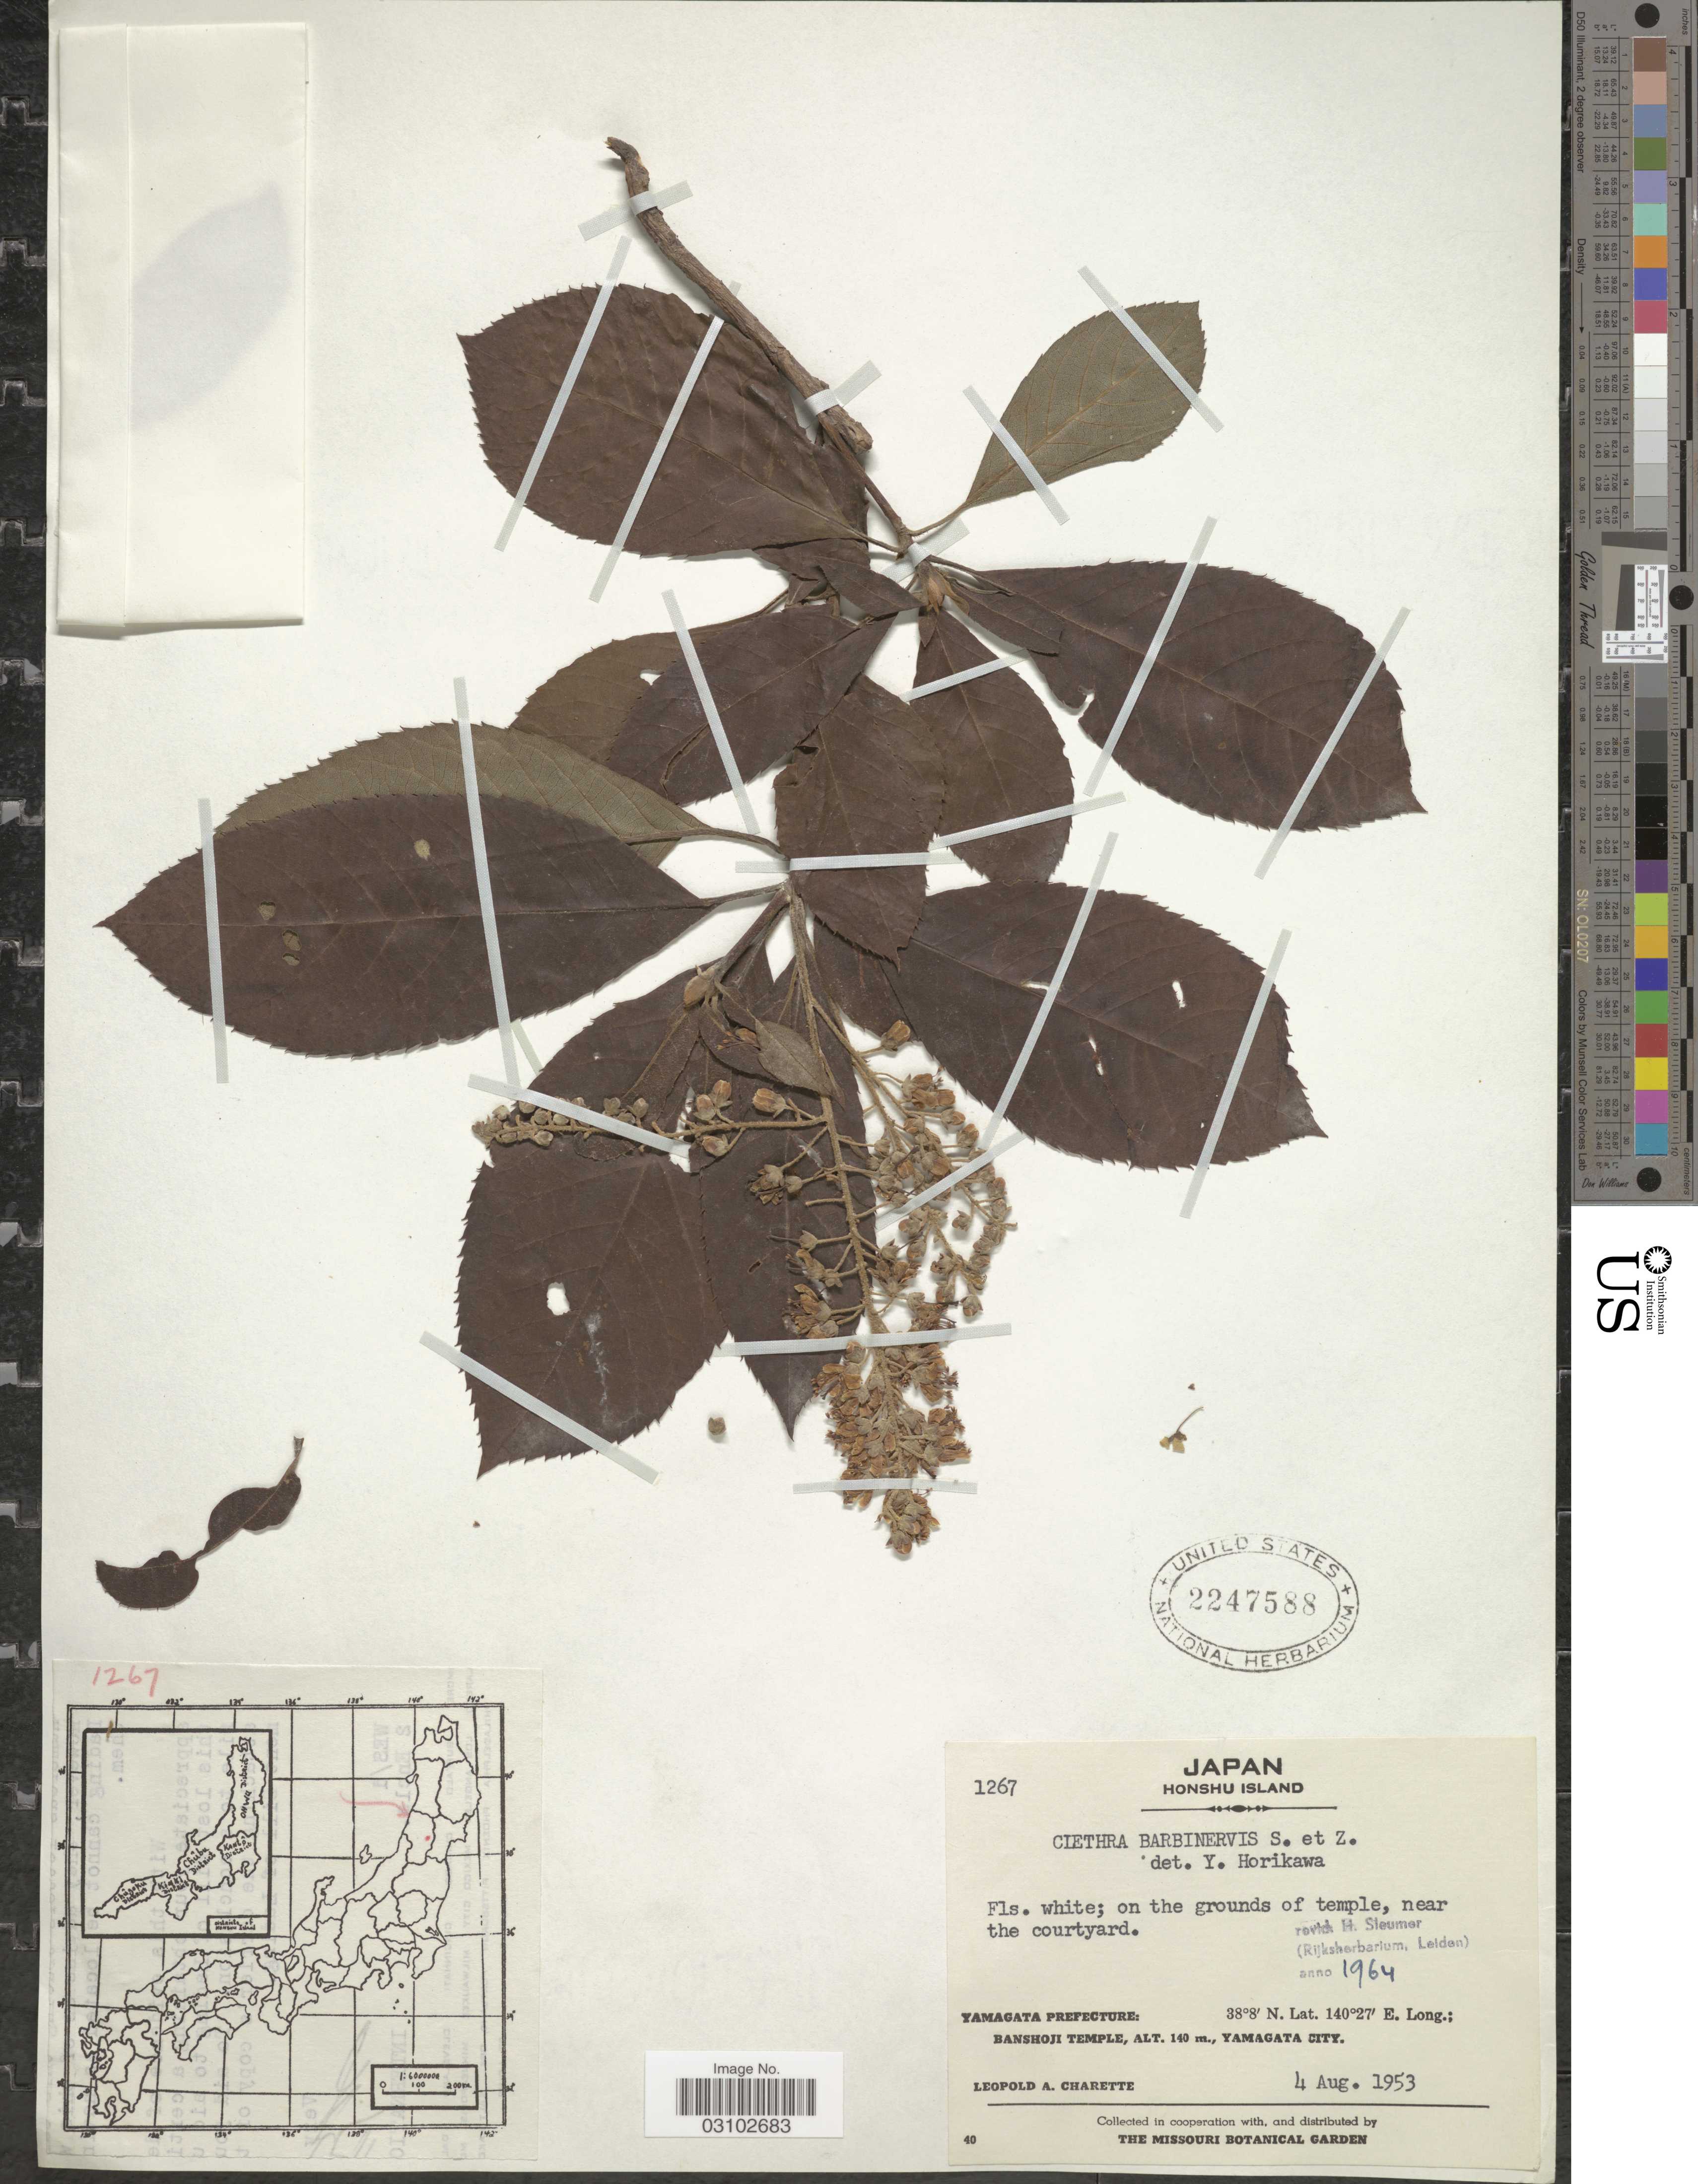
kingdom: Plantae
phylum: Tracheophyta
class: Magnoliopsida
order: Ericales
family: Clethraceae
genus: Clethra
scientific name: Clethra barbinervis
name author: Siebold & Zucc.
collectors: L. A. Charette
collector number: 1267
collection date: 1953-08-04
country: Japan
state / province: Yamagata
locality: Honshu Island, near the courtyard. Yamagata Prefecture. Banshoji Temple, Yamagata City.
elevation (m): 140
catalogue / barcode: US 2247588